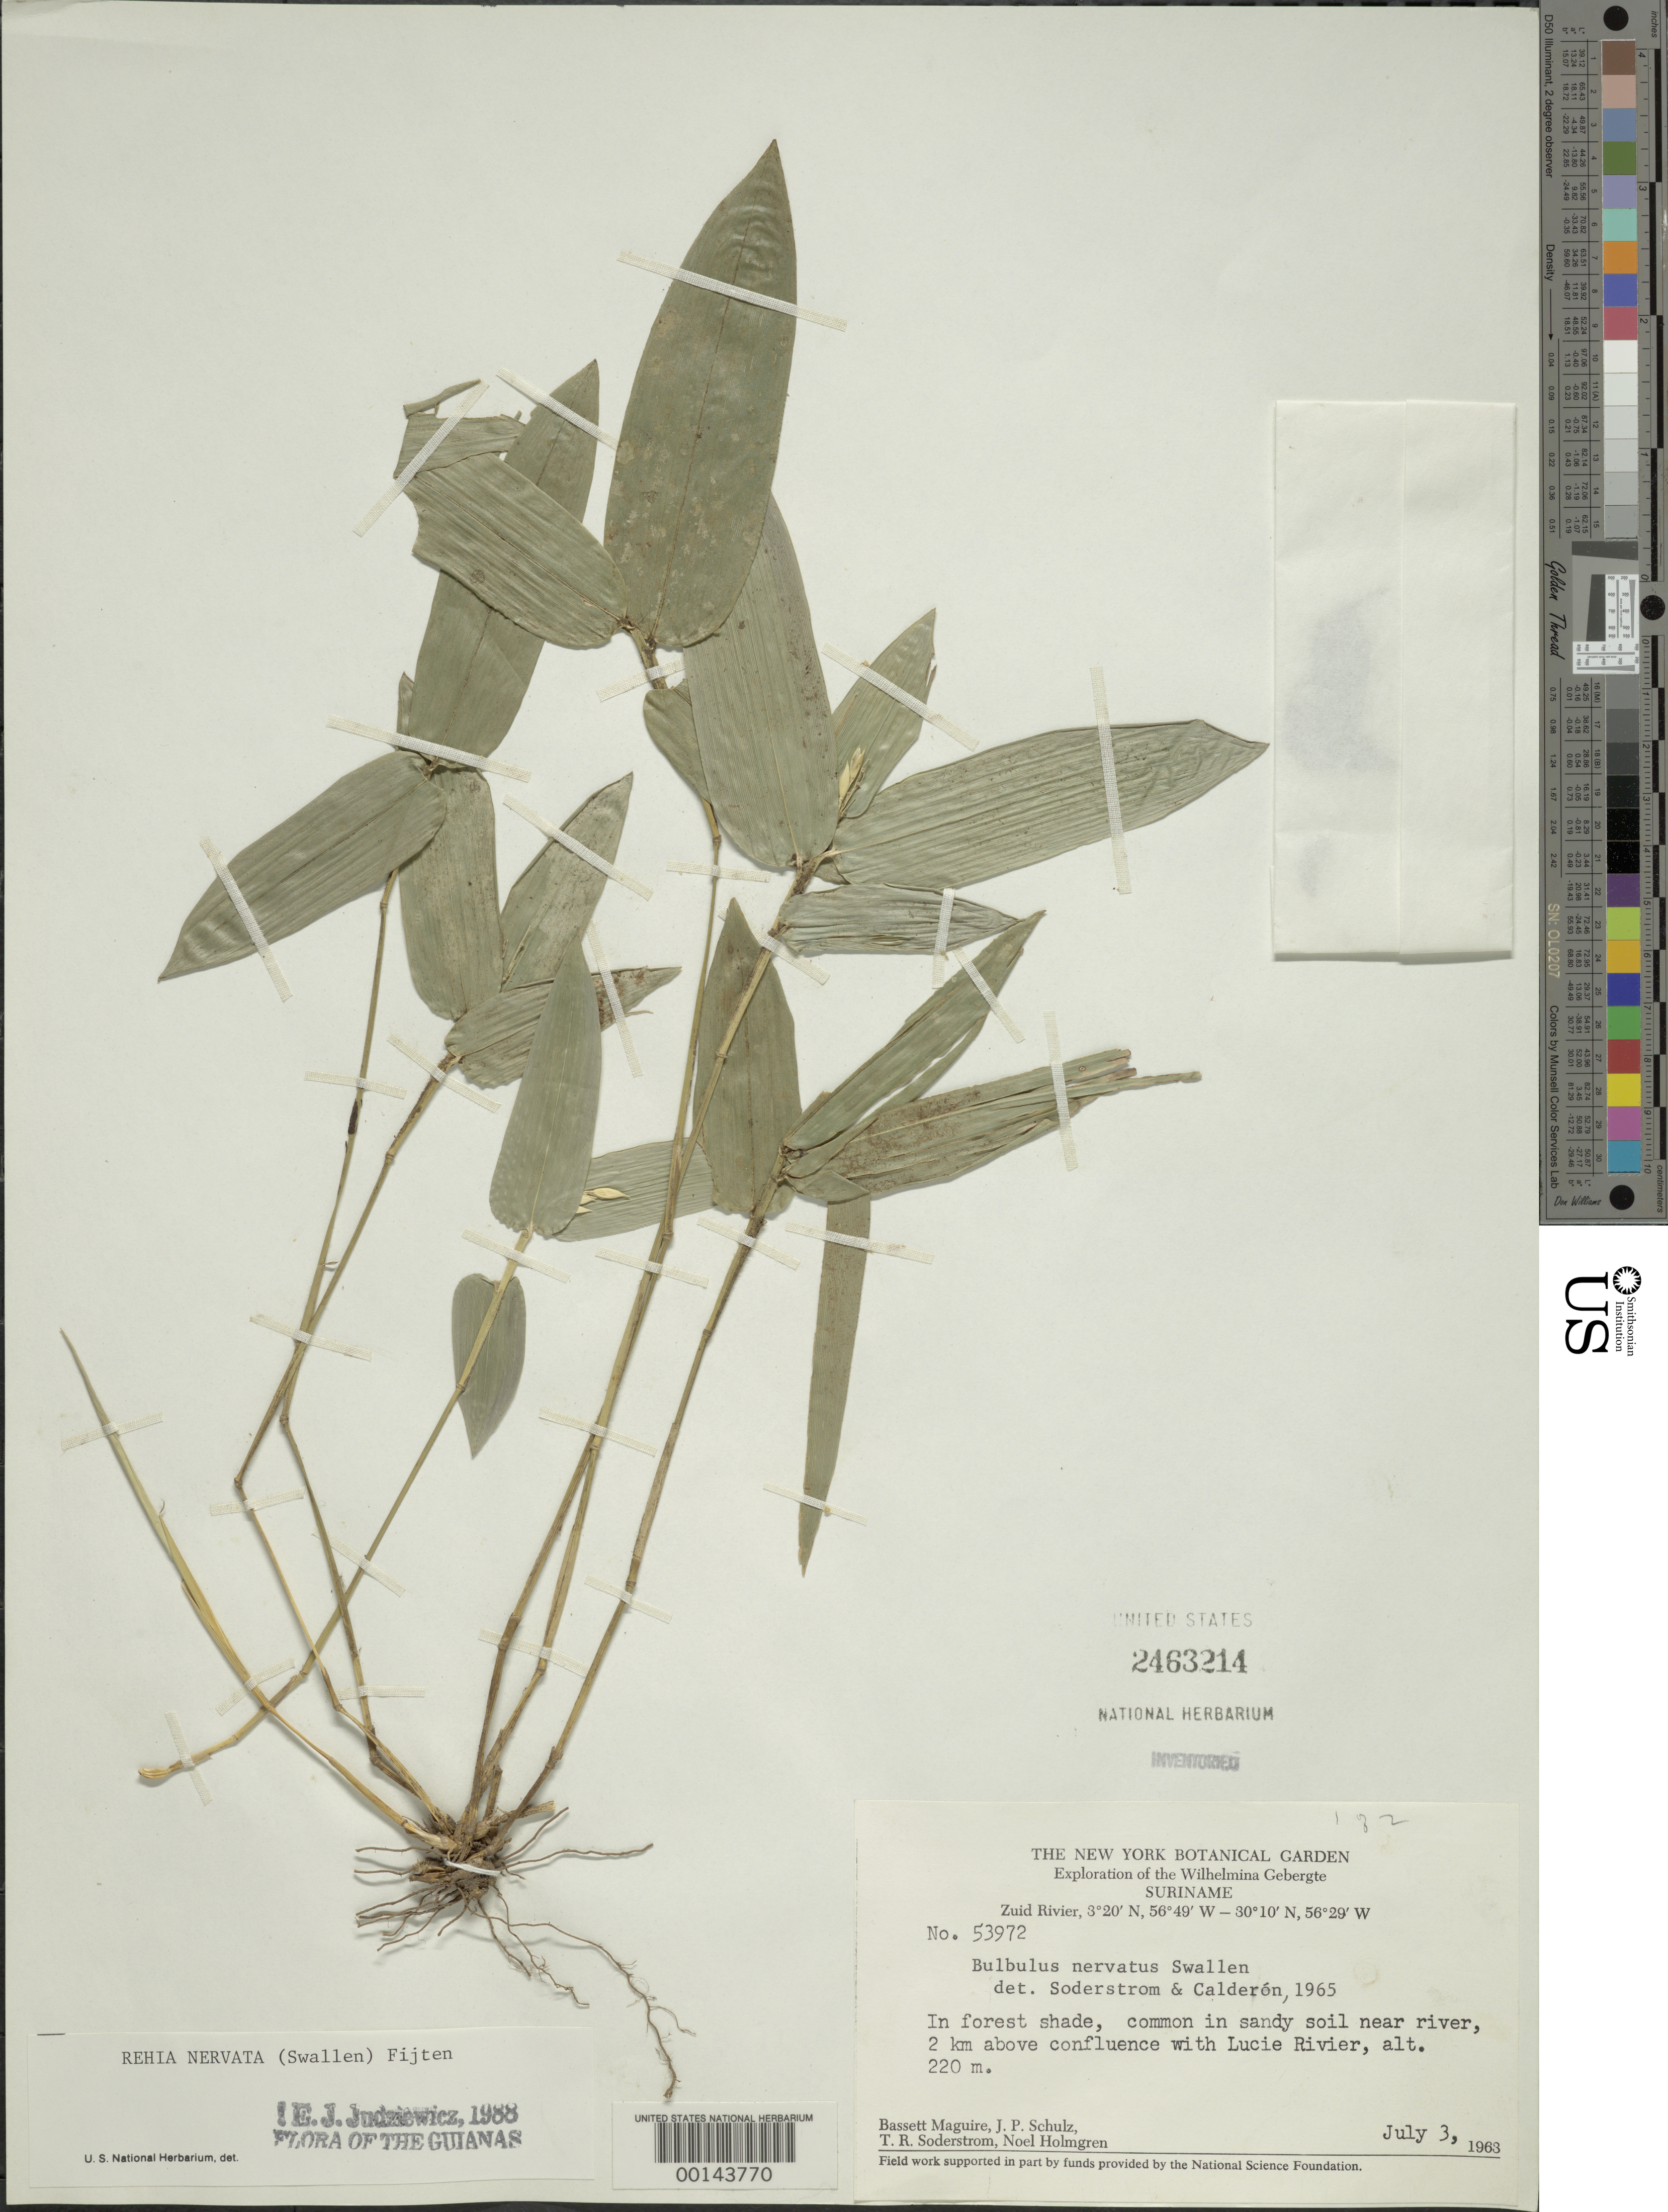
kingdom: Plantae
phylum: Tracheophyta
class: Liliopsida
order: Poales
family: Poaceae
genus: Rehia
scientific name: Rehia nervata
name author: (Swallen) Fijten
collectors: B. Maguire & T. R. Soderstrom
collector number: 53972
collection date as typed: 03 Jul 1963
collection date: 1963-07-03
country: Suriname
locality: Wilhelmina gebergte, lucie rv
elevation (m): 220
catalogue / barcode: US 2463214